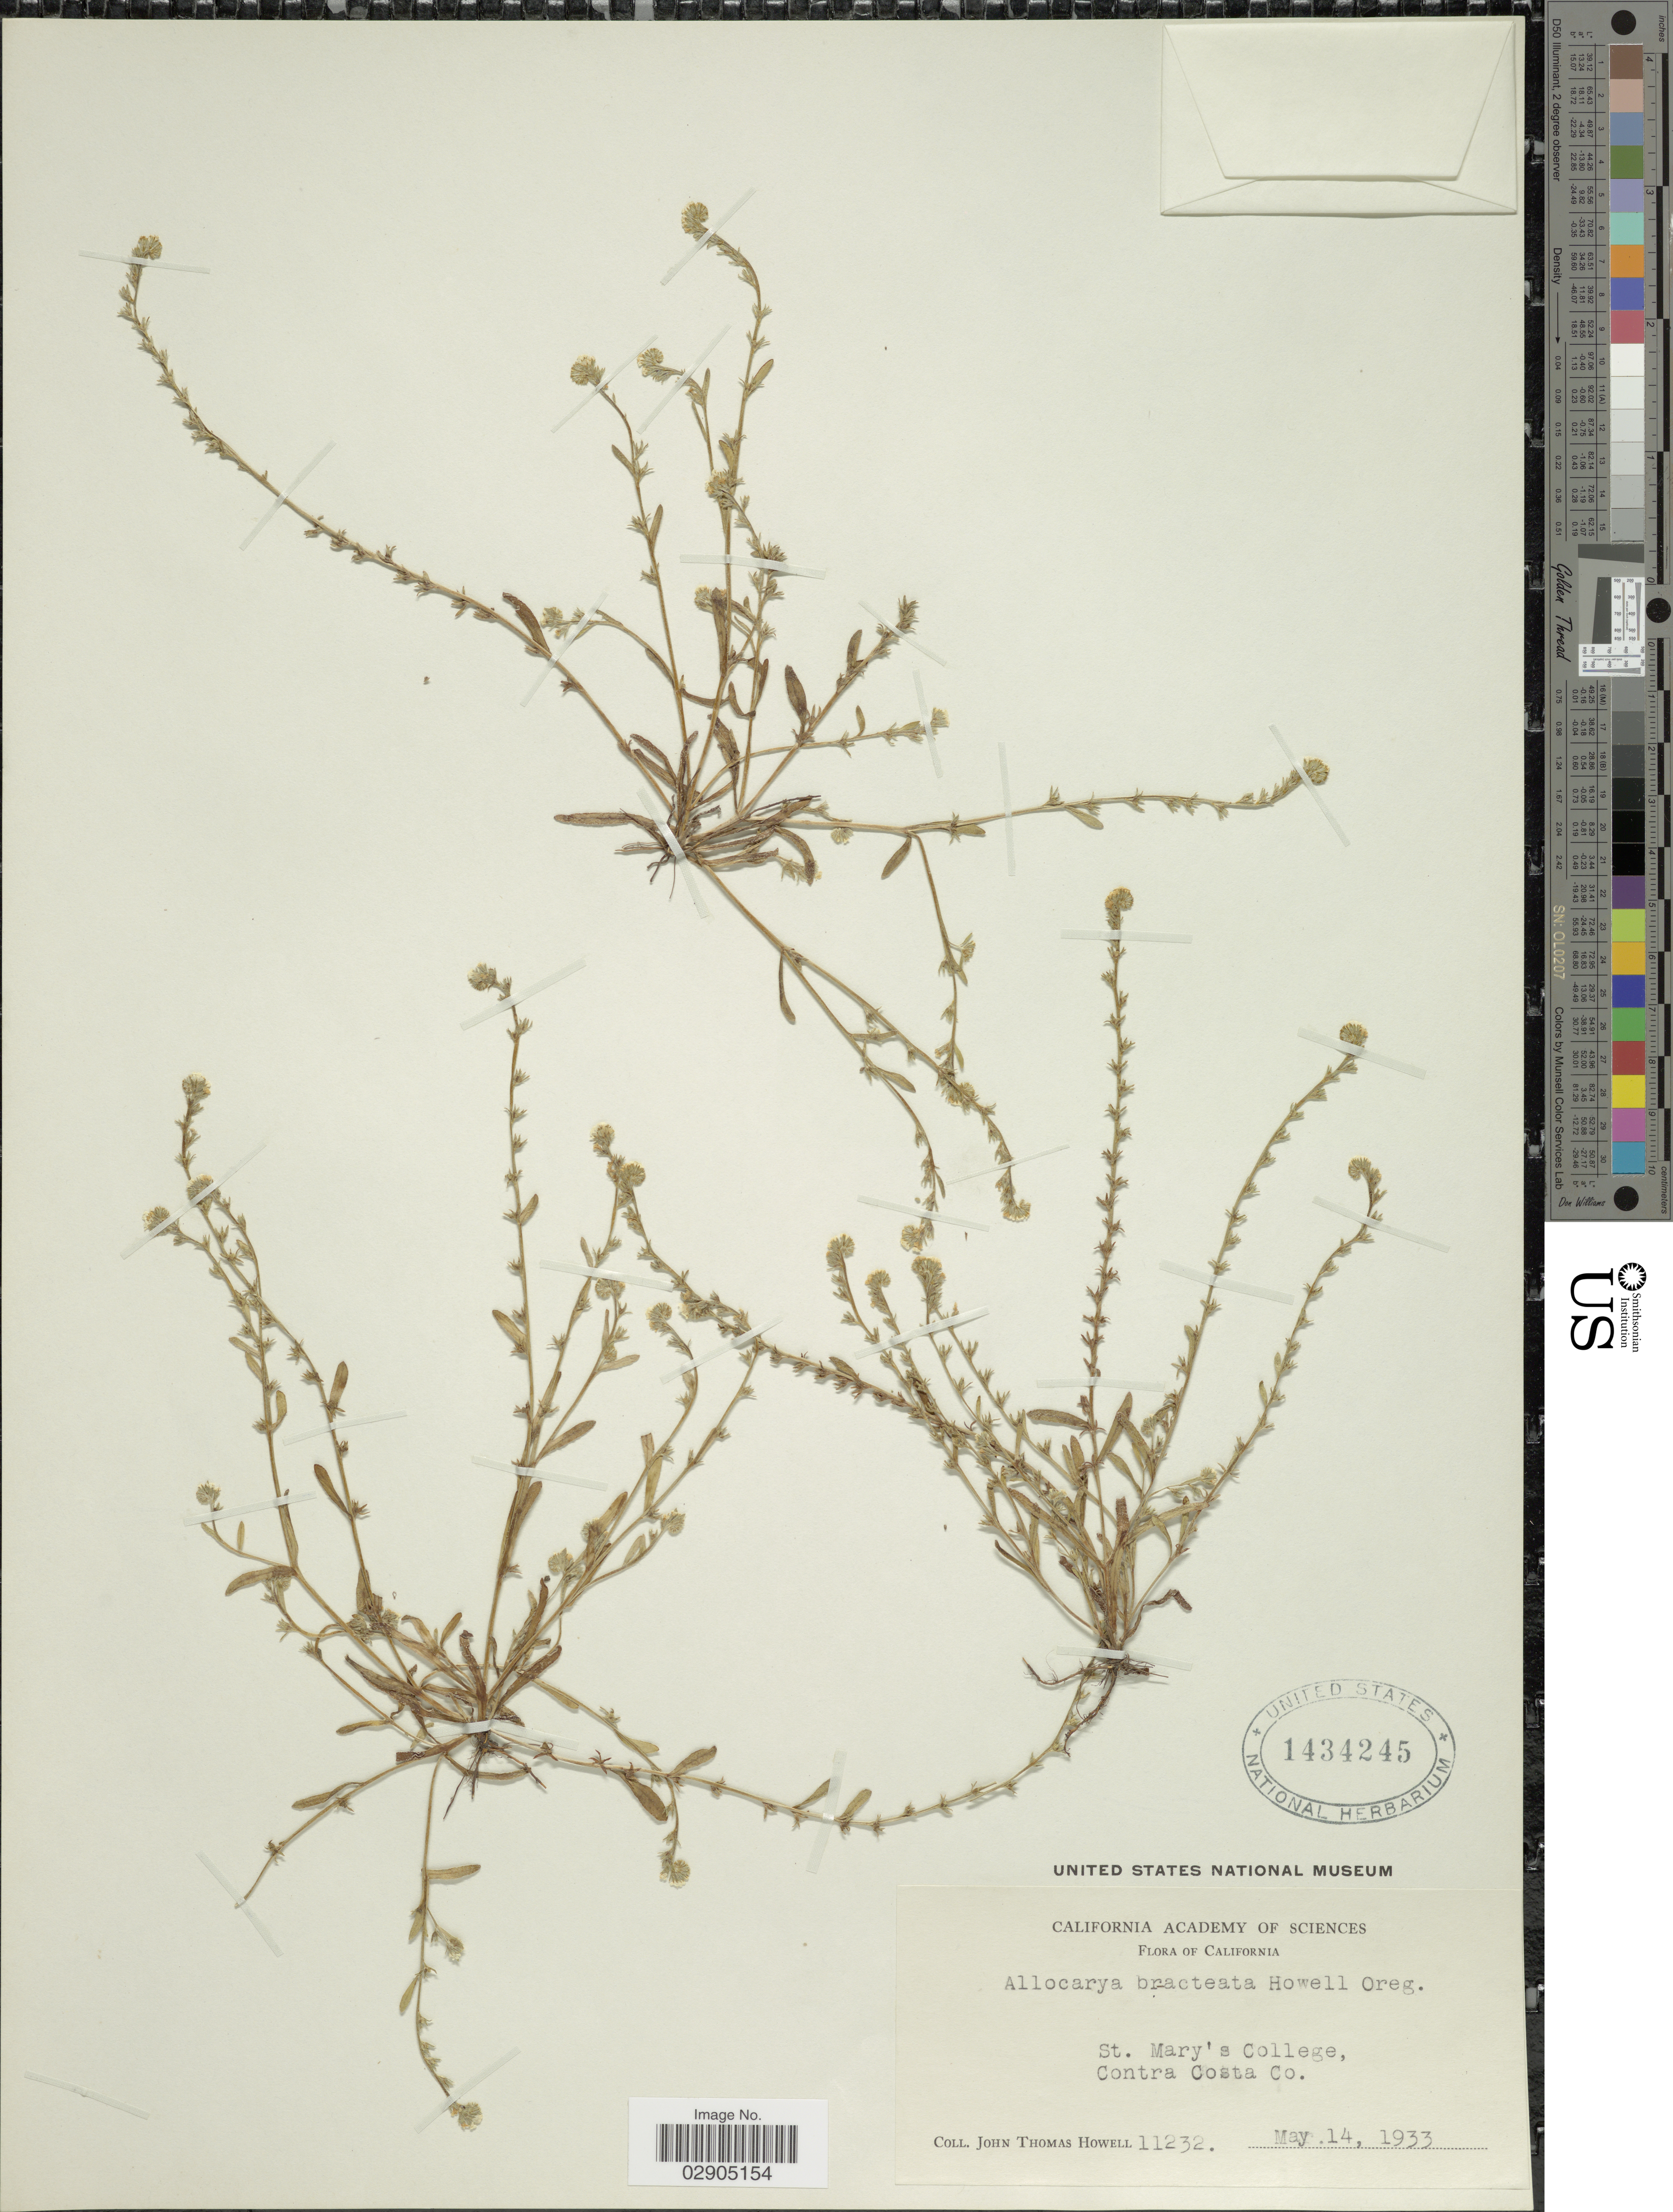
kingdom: Plantae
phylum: Tracheophyta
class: Magnoliopsida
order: Boraginales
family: Boraginaceae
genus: Allocarya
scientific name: Allocarya bracteata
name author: Howell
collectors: J. T. Howell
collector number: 11232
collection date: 1933-05-14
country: United States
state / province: California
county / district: Contra Costa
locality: St. Mary's College. Contra Costa Co.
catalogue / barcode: US 1434245